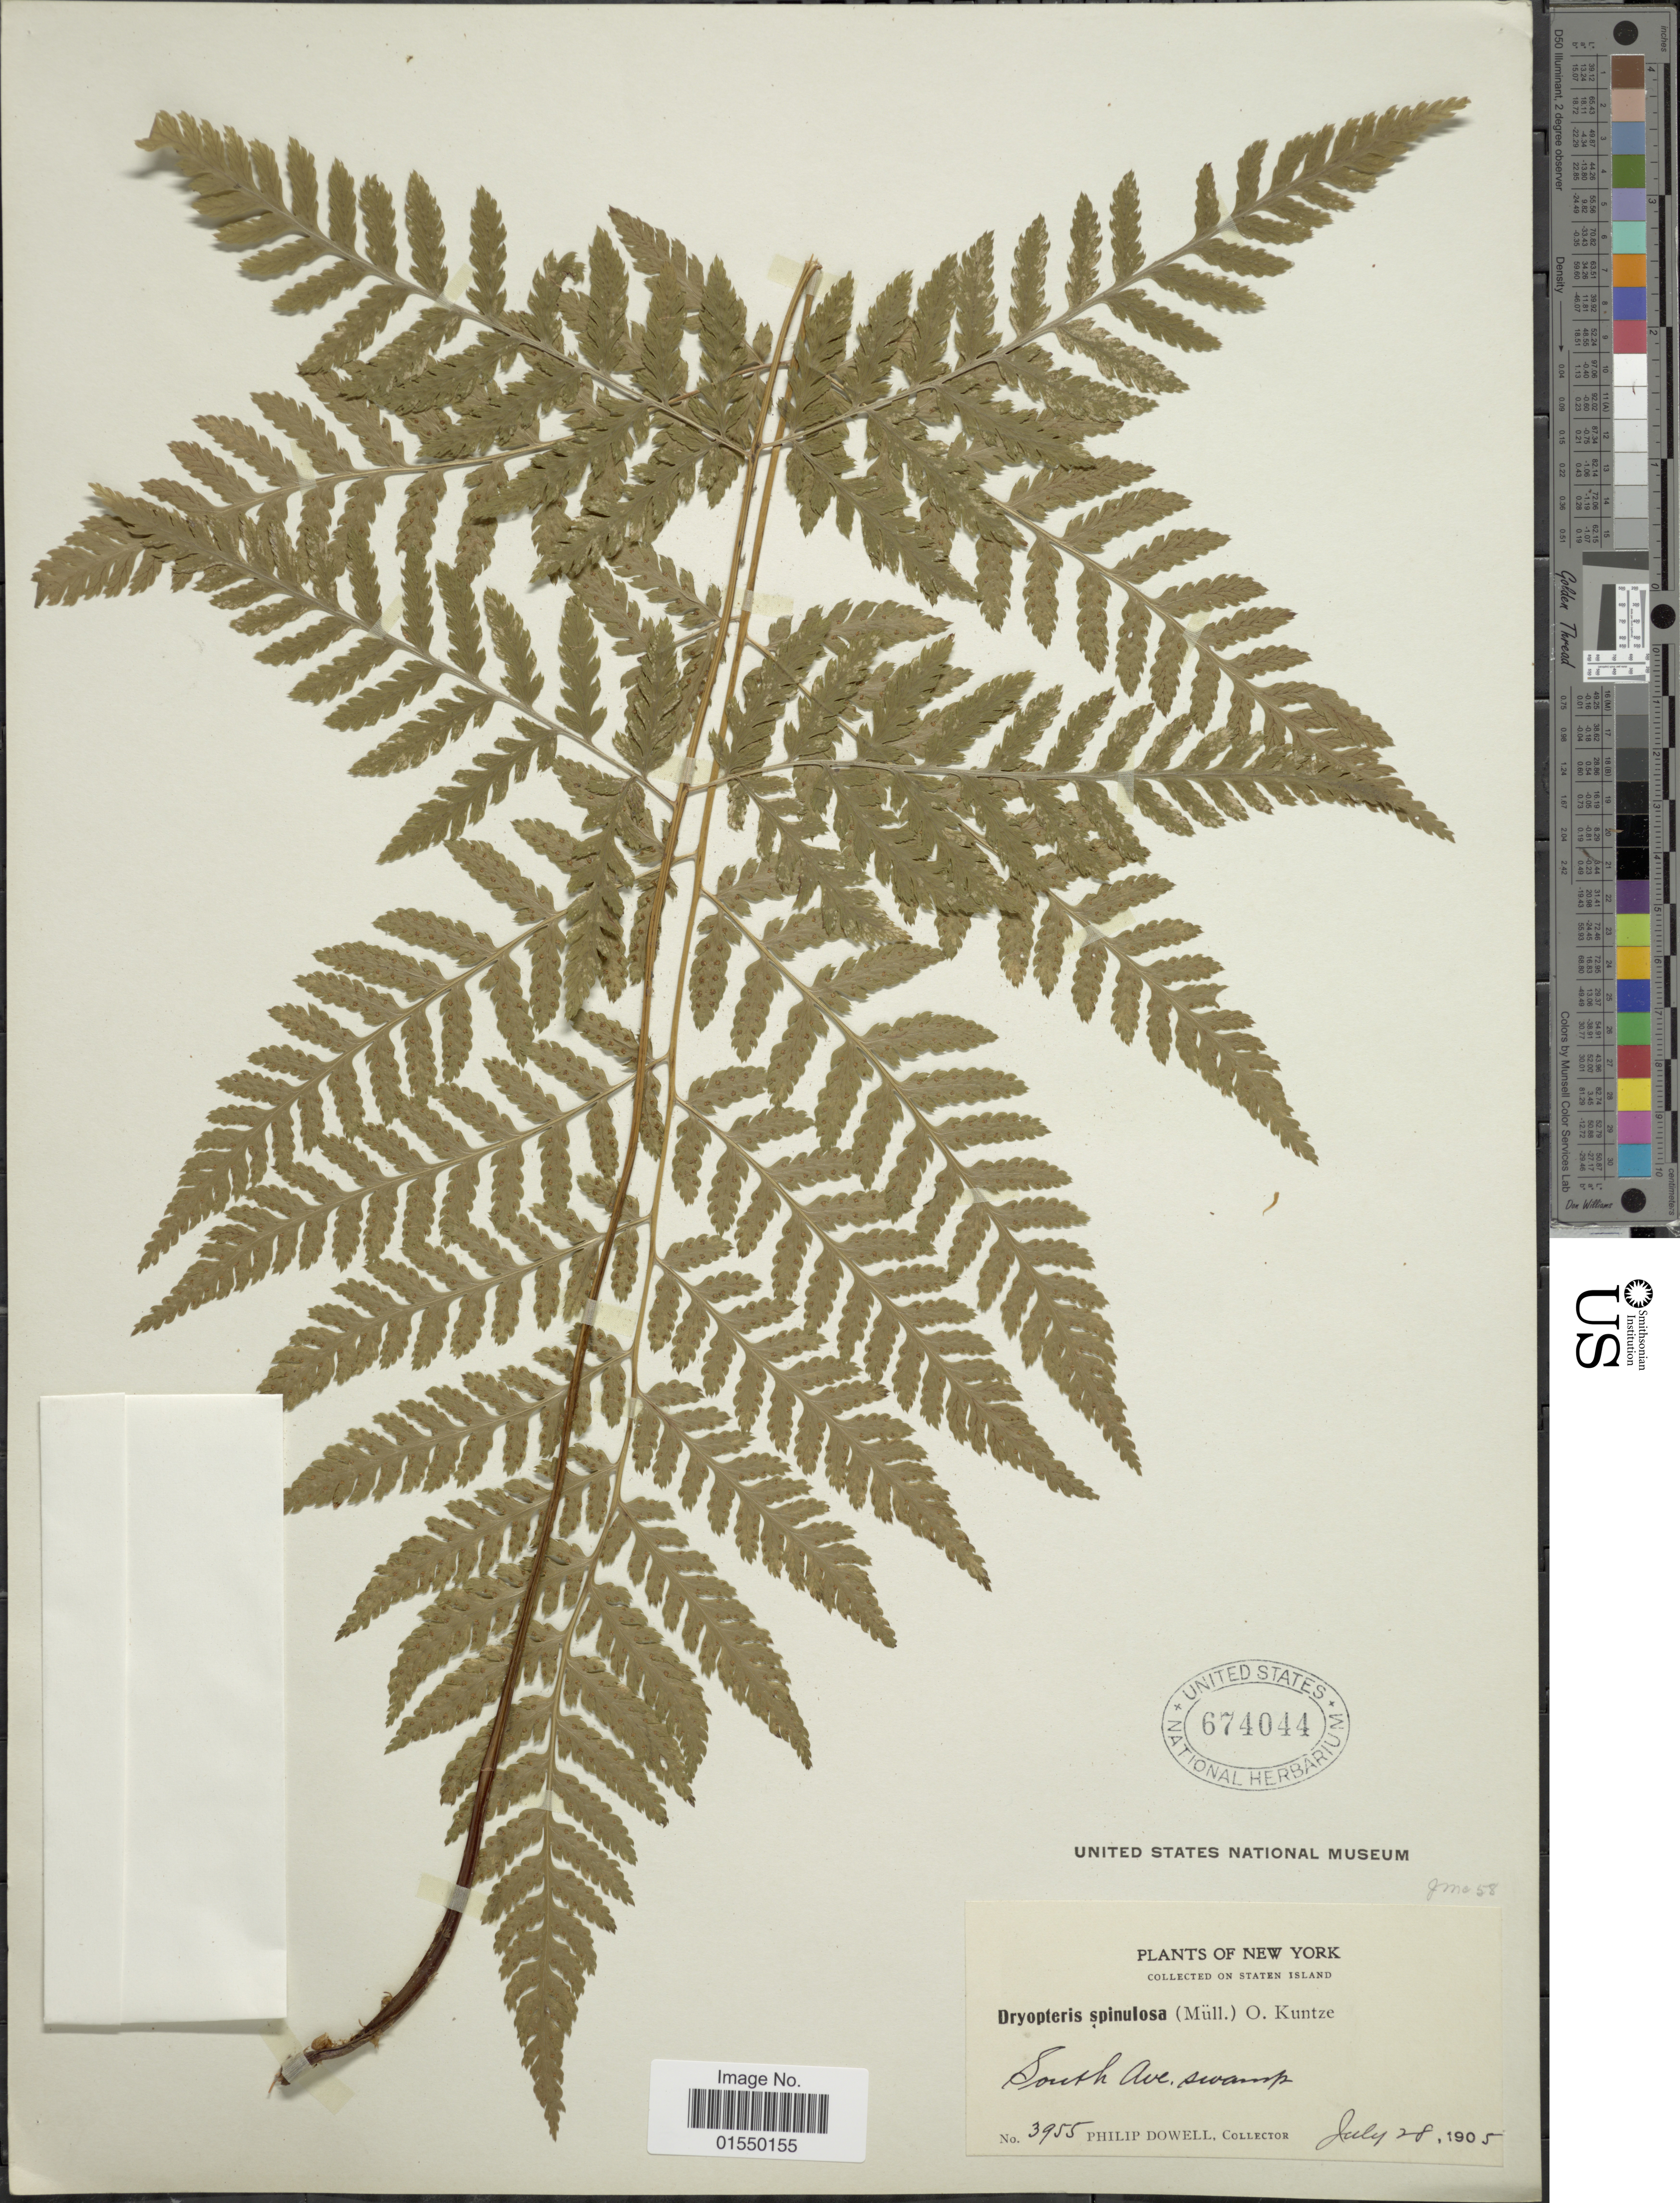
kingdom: Plantae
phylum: Tracheophyta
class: Polypodiopsida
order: Polypodiales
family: Dryopteridaceae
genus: Dryopteris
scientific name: Dryopteris carthusiana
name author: (Villars) H.P. Fuchs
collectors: P. Dowell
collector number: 3955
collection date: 1905-07-28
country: United States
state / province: New York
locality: Staten Island, South Ave swamp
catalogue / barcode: US 674044